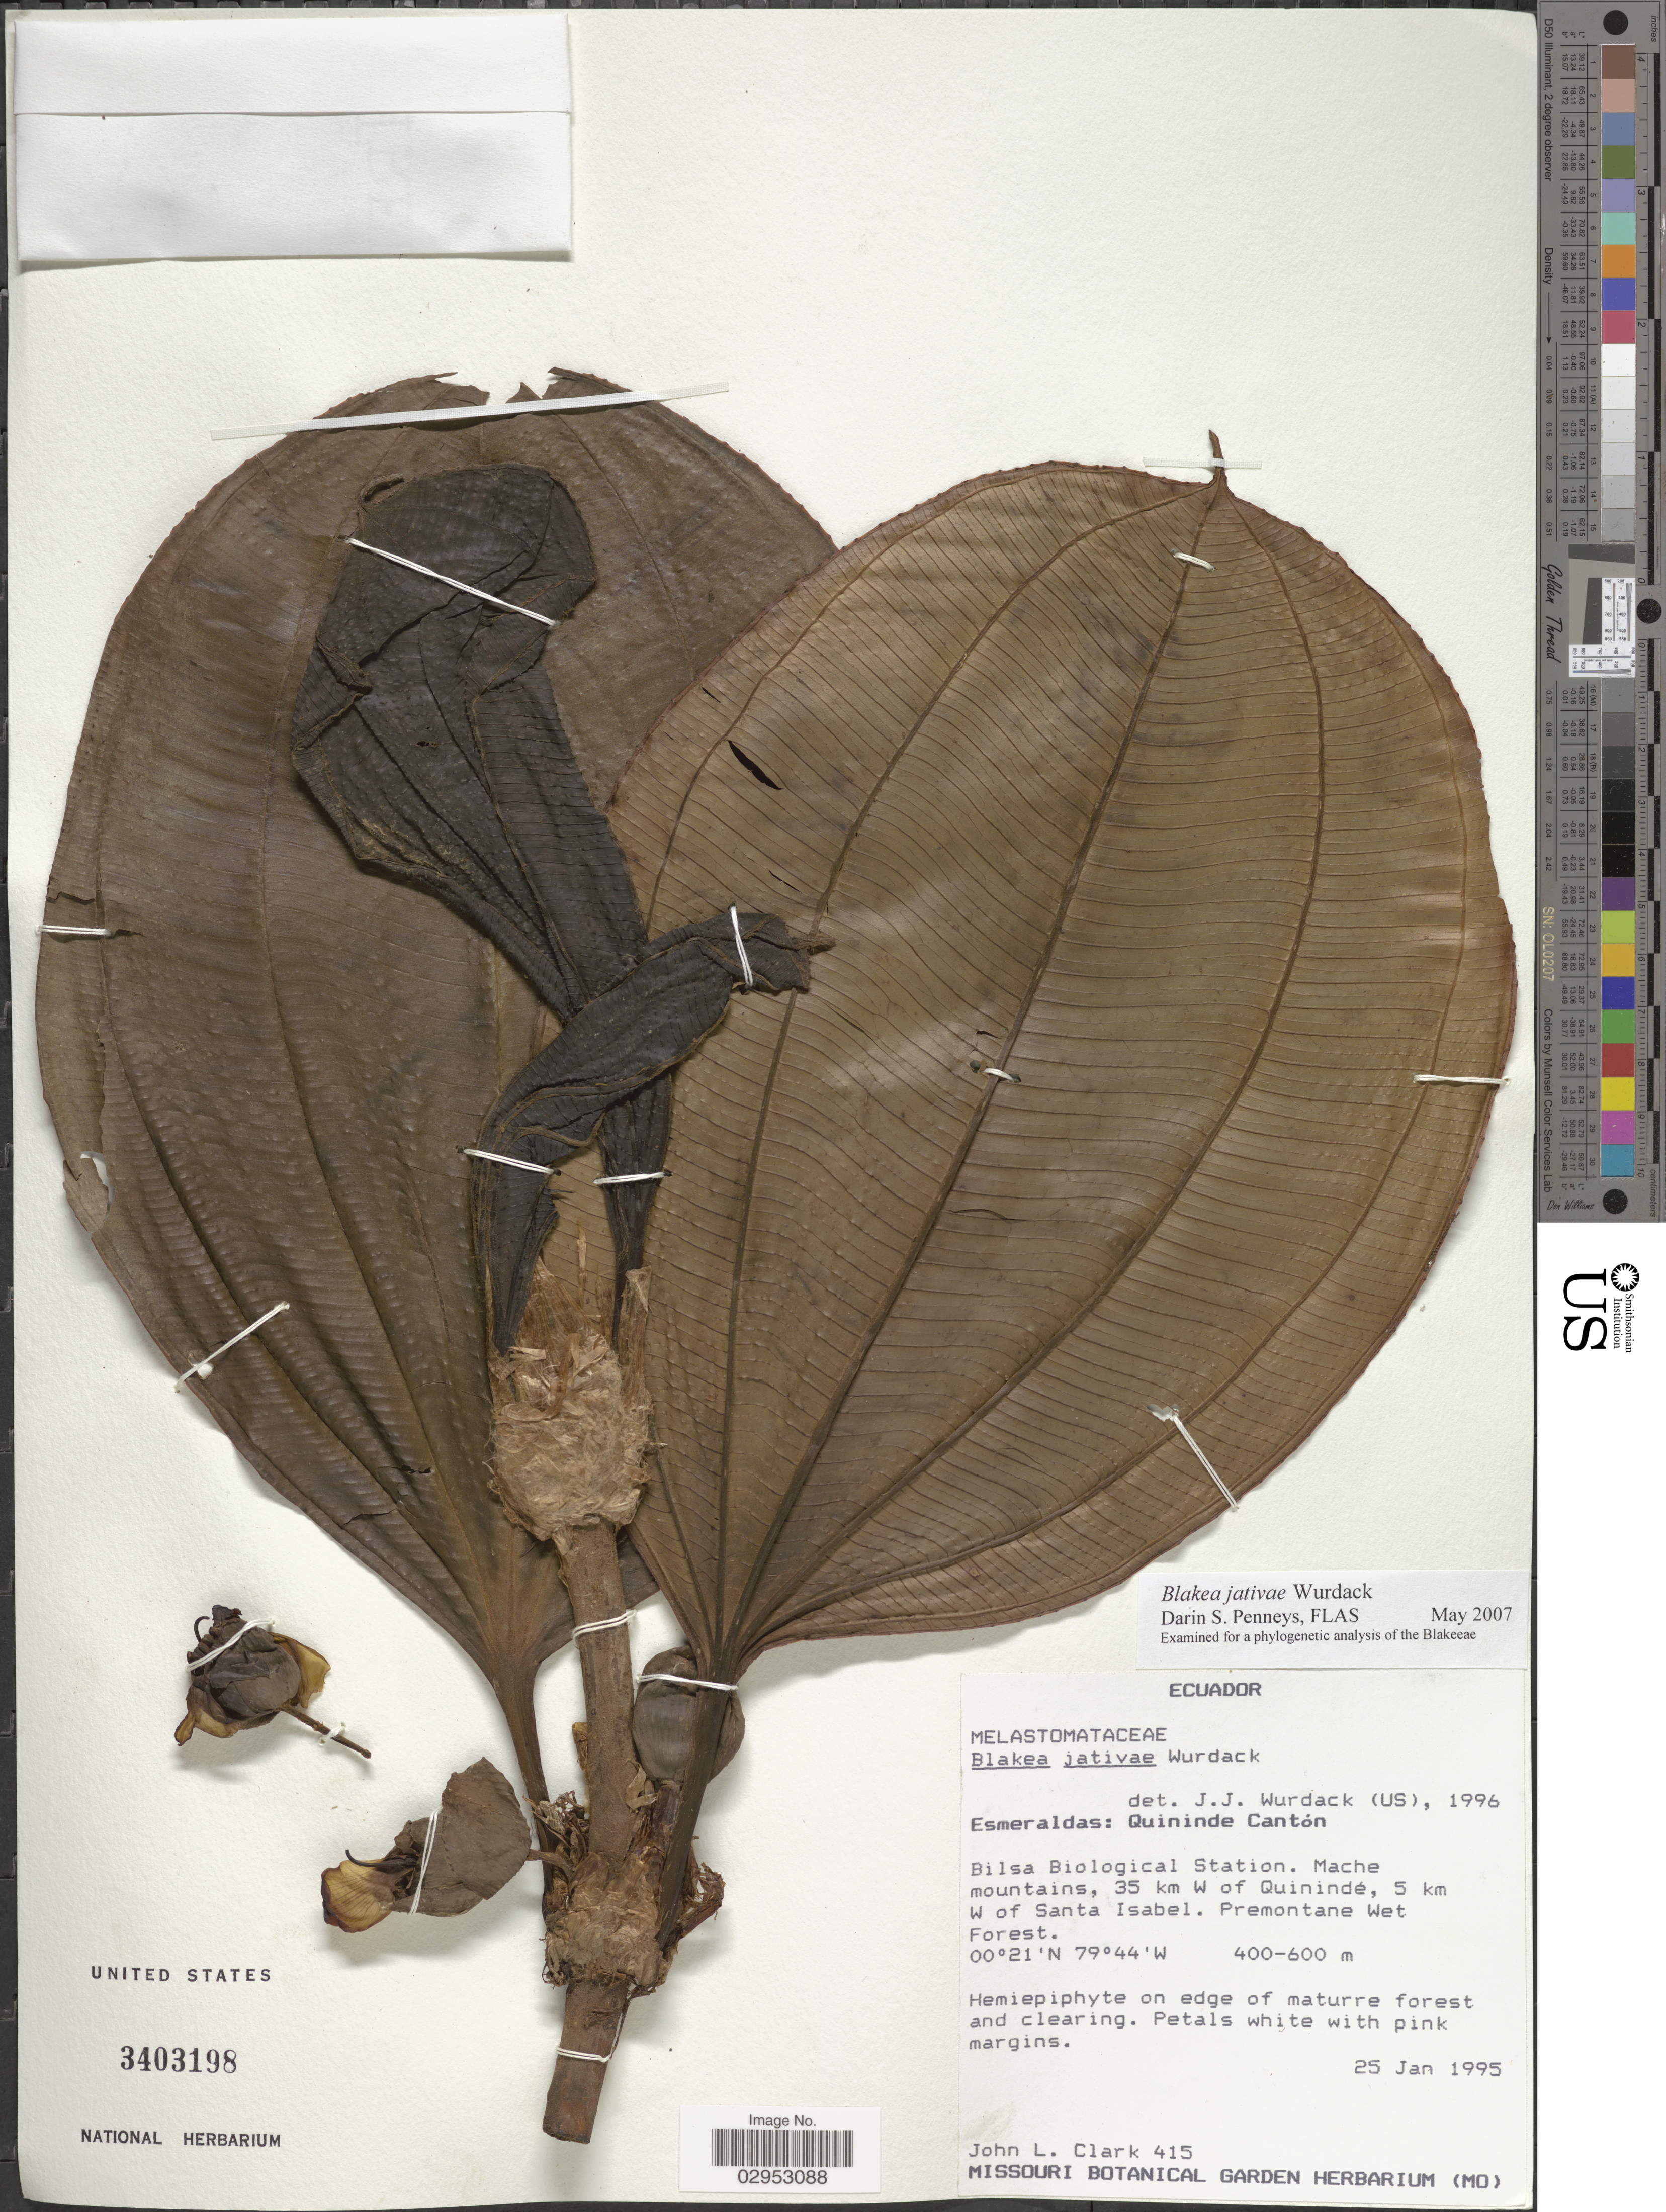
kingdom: Plantae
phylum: Tracheophyta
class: Magnoliopsida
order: Myrtales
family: Melastomataceae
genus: Blakea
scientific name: Blakea jativae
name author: Wurdack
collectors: J. L. Clark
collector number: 415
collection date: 1995-01-25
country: Ecuador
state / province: Esmeraldas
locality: Quininde Cantón. Bilsa Biological Station. Mache mountains, 35 km W of Quinindé, 5 km W of Santa Isabel.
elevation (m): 400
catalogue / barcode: US 3403198